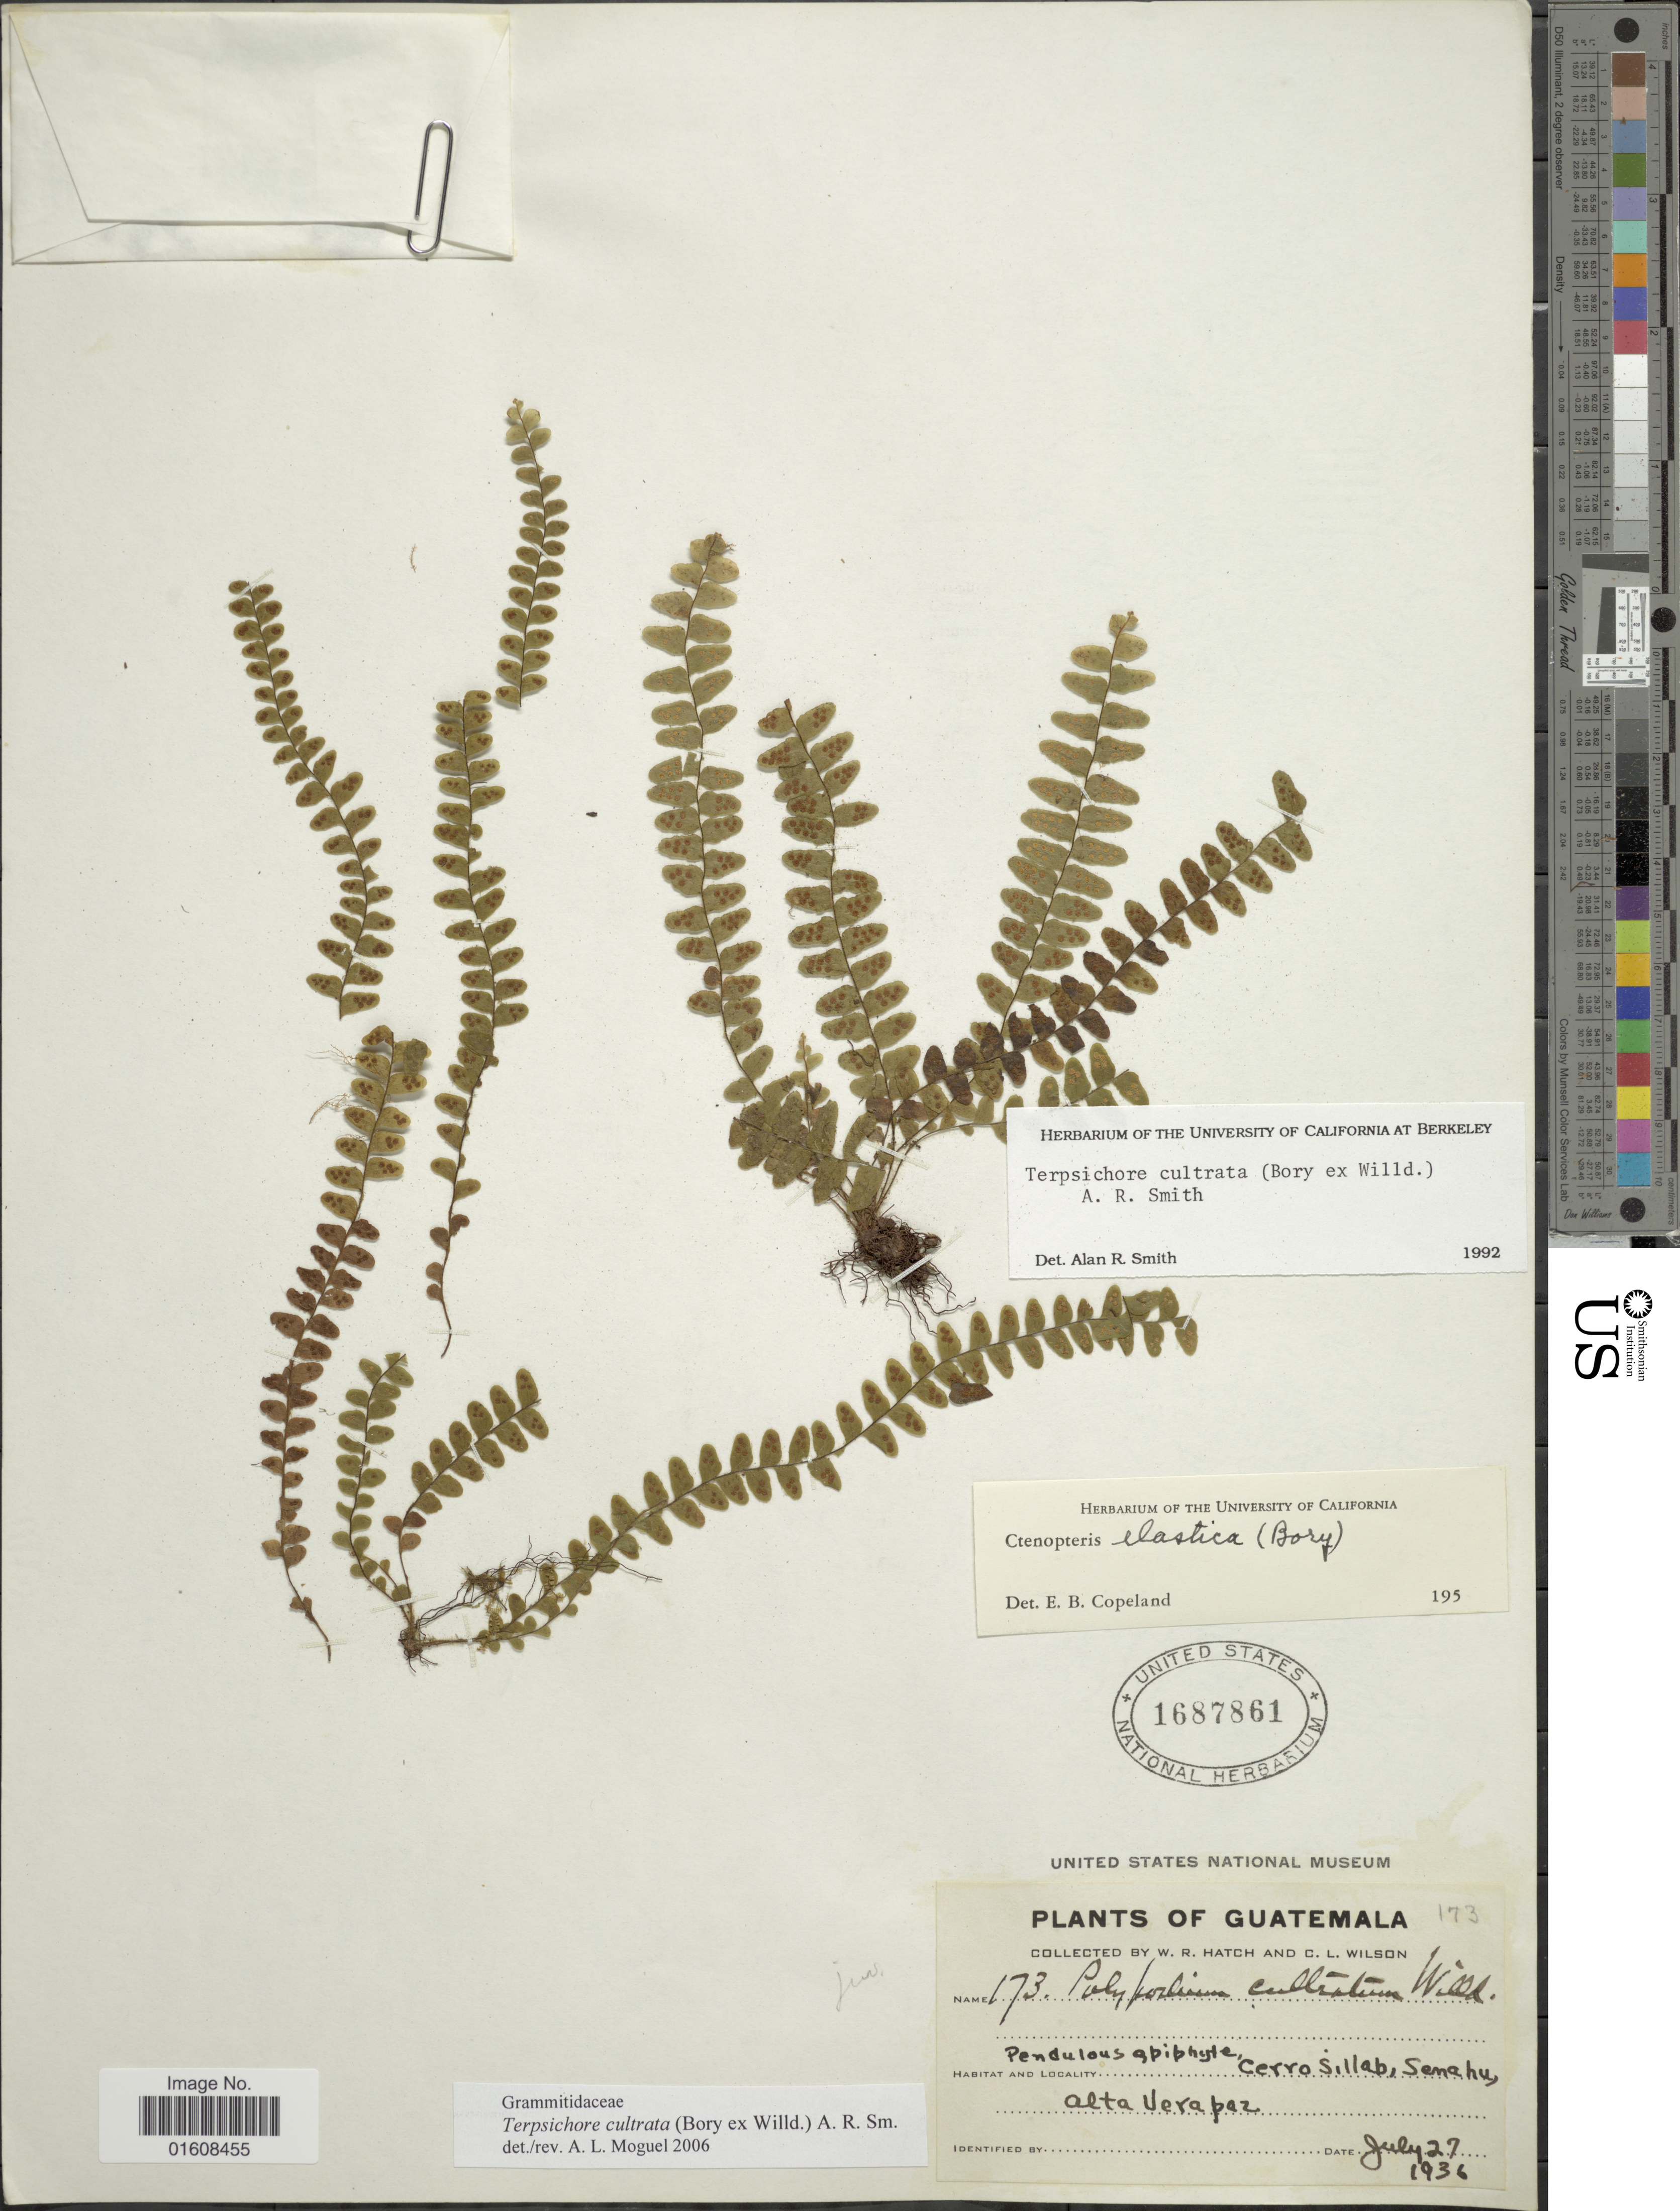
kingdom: Plantae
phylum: Tracheophyta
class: Polypodiopsida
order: Polypodiales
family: Polypodiaceae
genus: Alansmia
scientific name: Alansmia cultrata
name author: (Bory ex Willd.) Moguel & M. Kessler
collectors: W. Hatch & C. L. Wilson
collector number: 173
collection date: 1936-07-27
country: Guatemala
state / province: Alta Verapaz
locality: Cerro Sillab, Senahu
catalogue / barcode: US 1687861